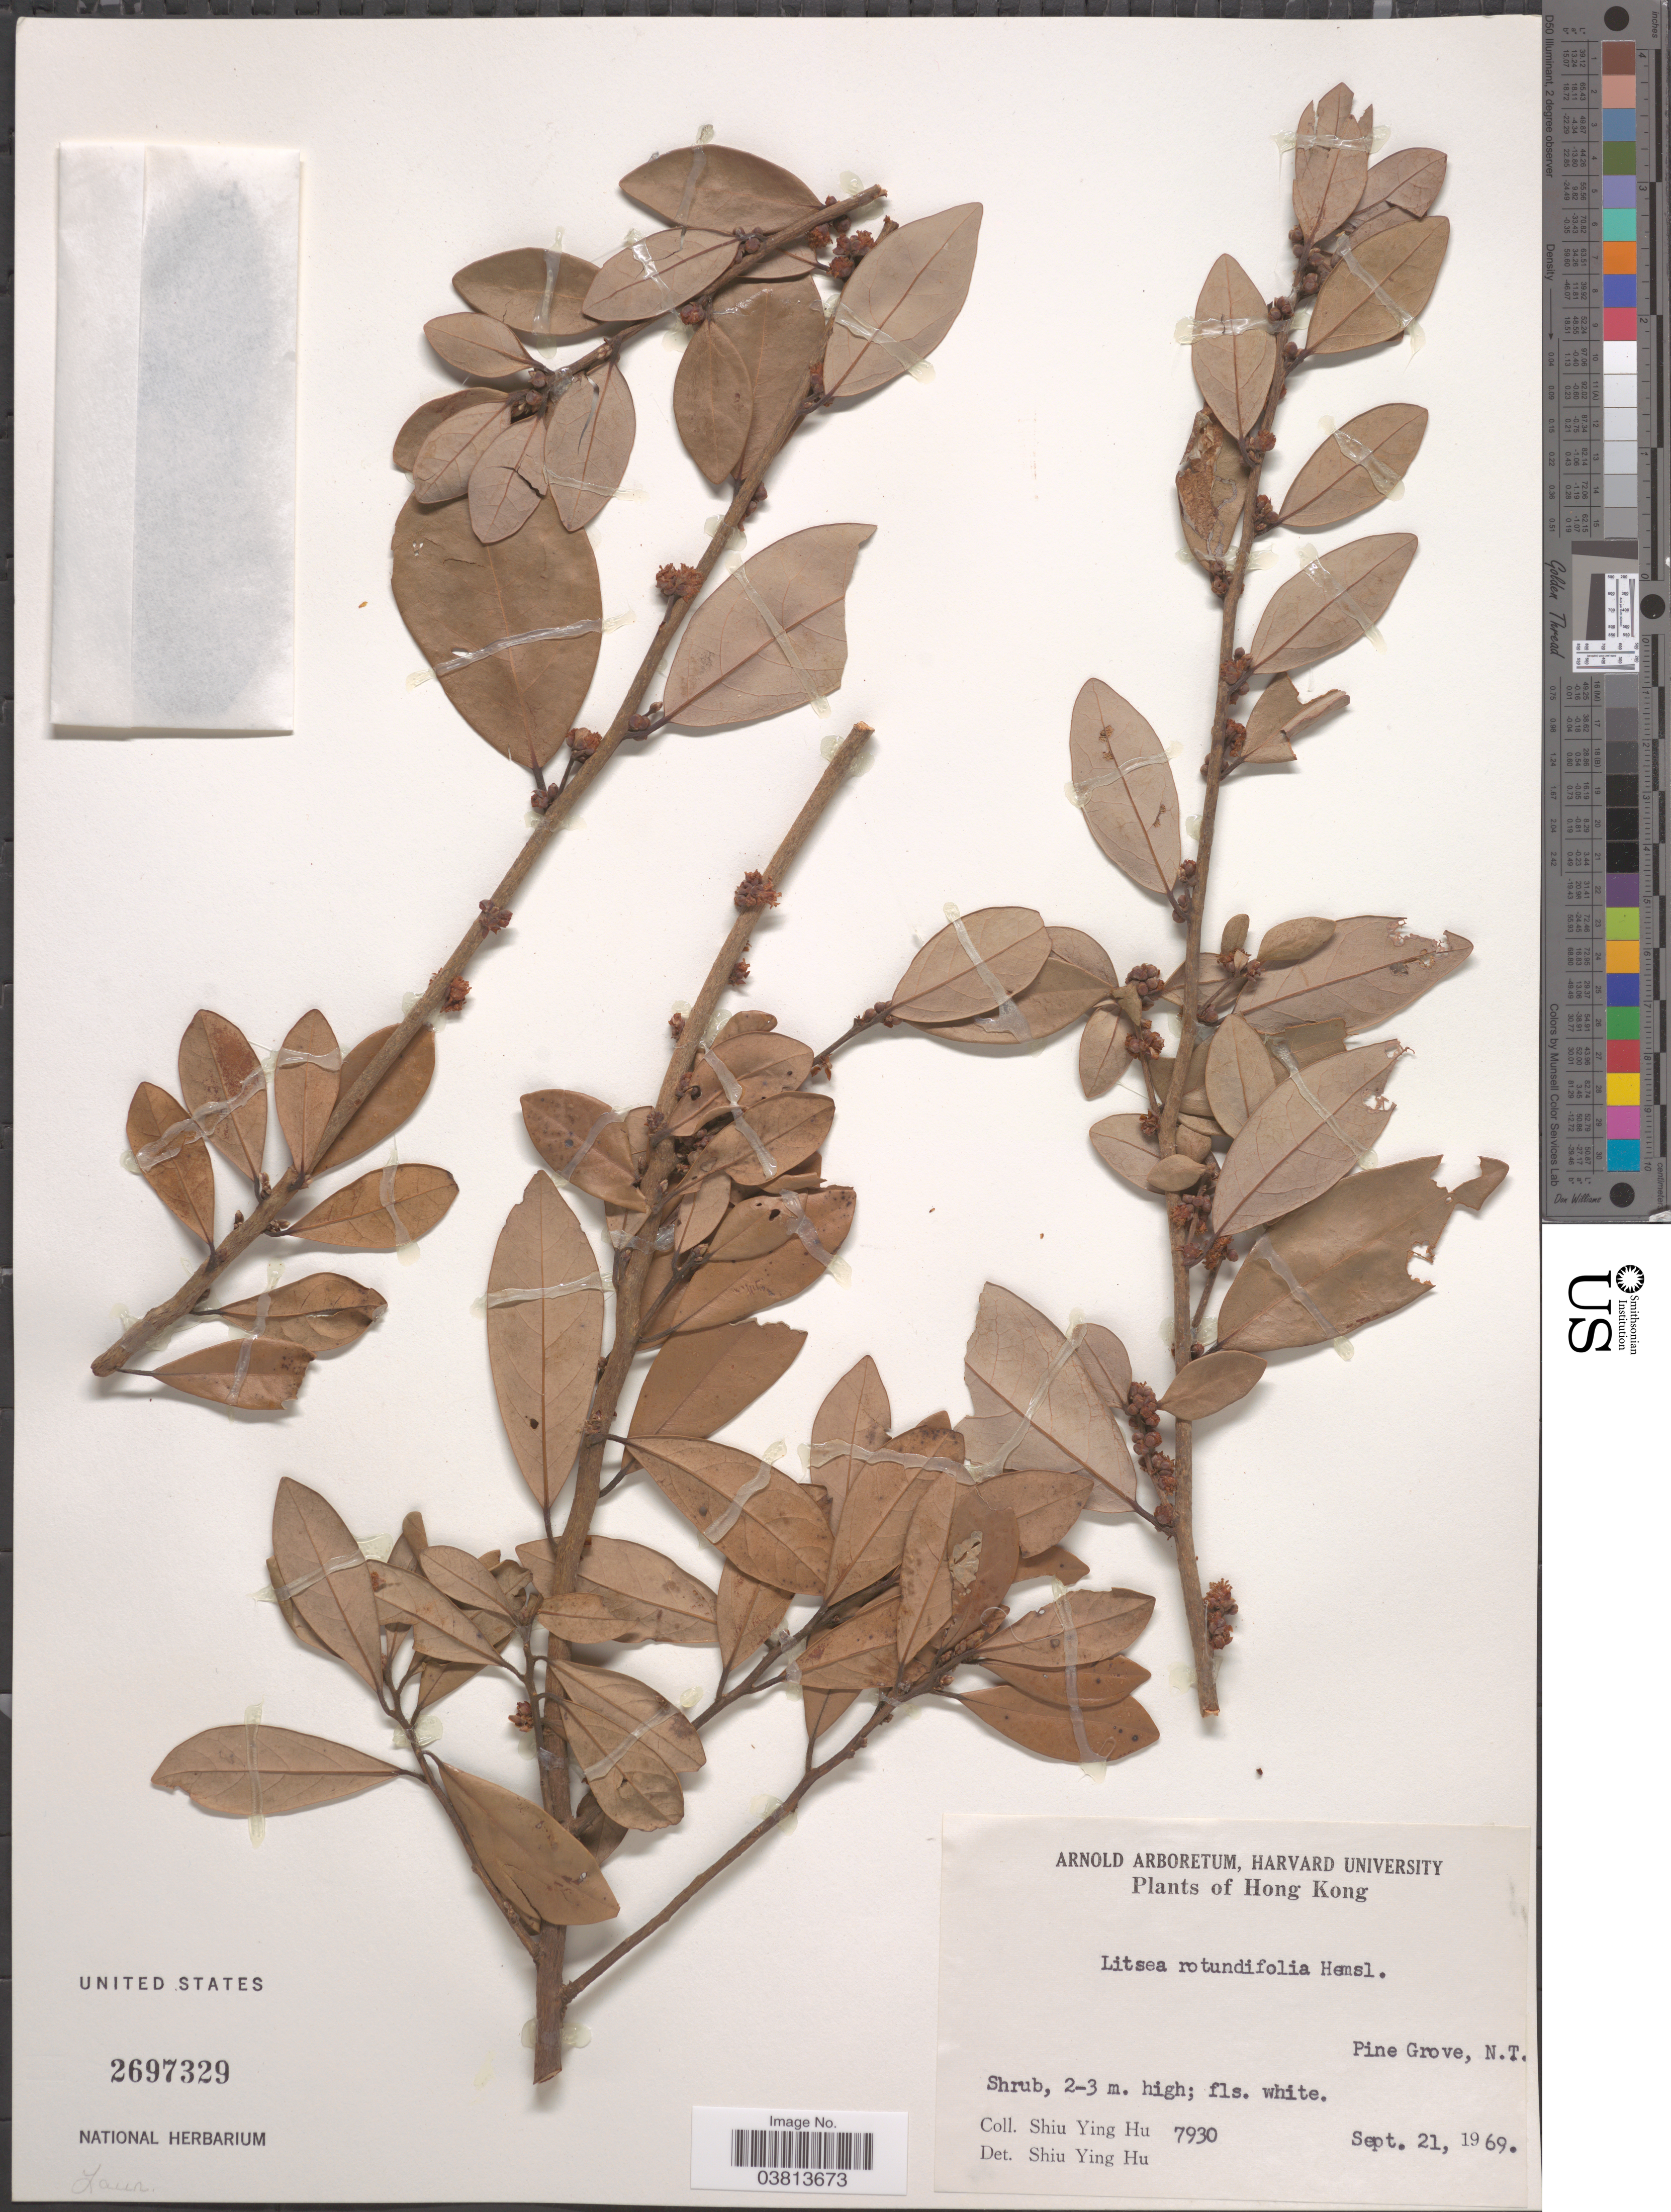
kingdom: Plantae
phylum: Tracheophyta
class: Magnoliopsida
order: Laurales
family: Lauraceae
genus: Litsea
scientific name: Litsea rotundifolia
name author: Hemsl.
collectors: S. Y. Hu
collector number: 7930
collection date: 1969-09-21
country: China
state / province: Hong Kong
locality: Pine Grove, N. T.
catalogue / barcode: US 2697329